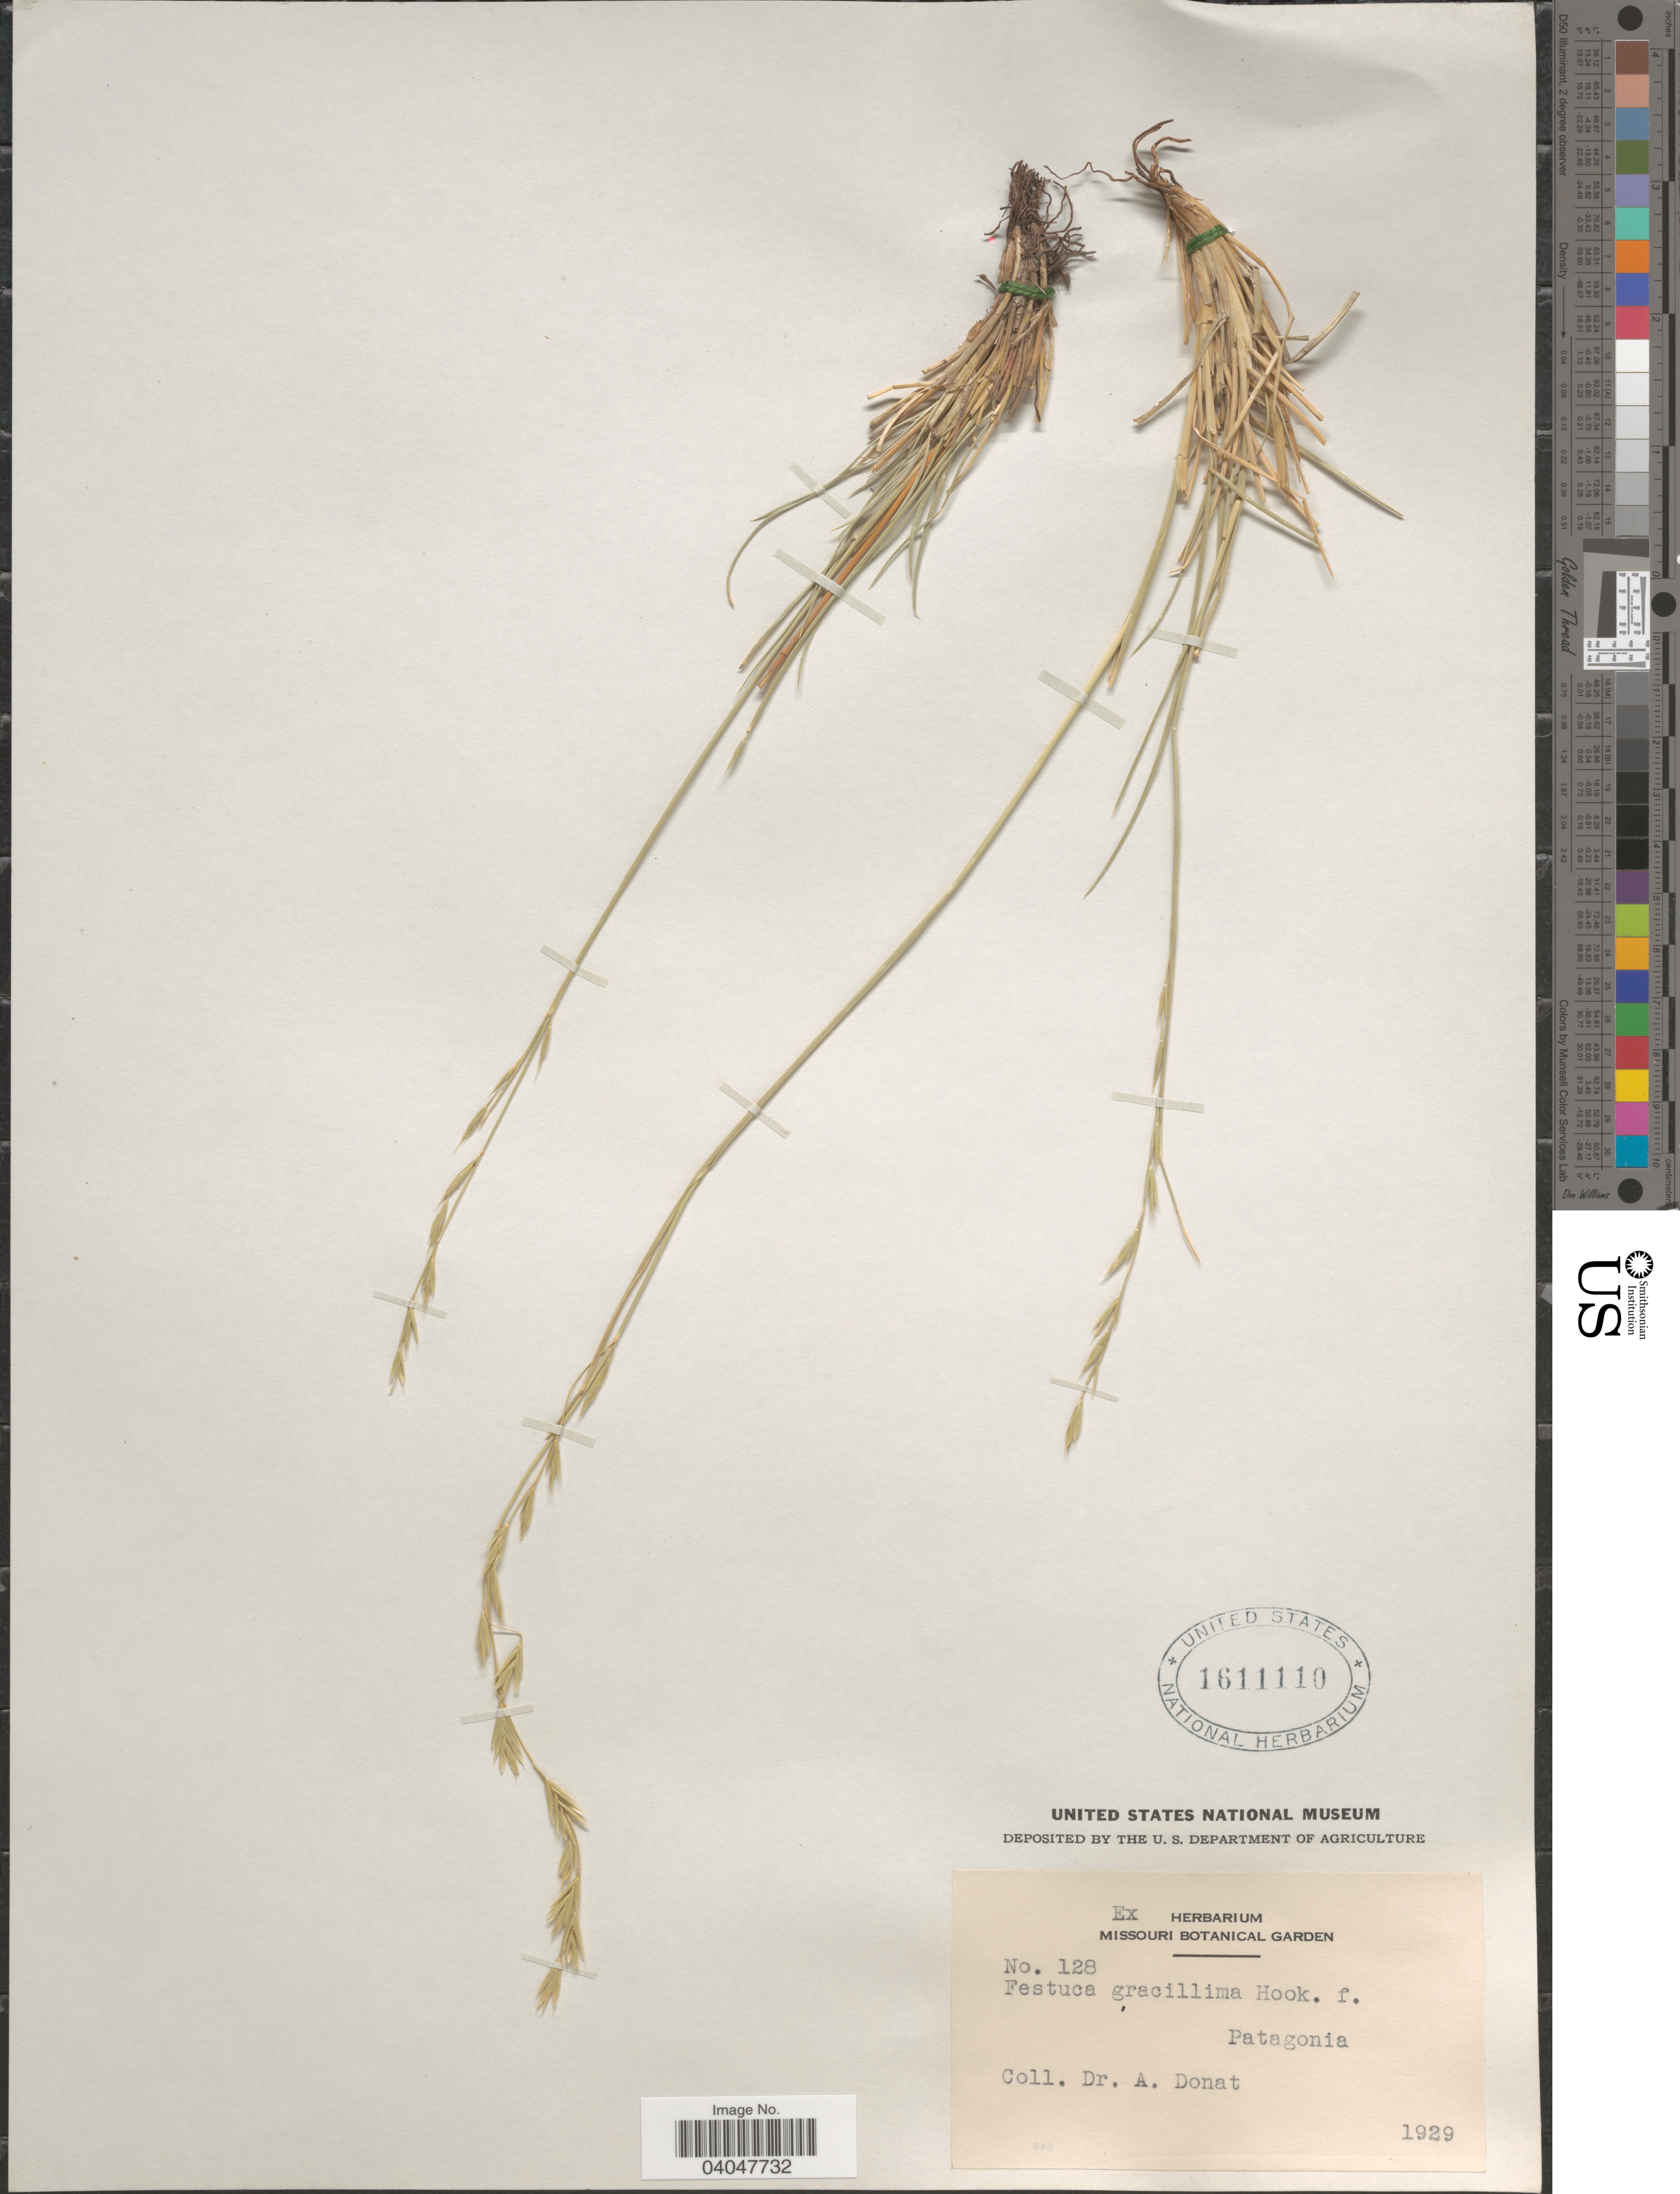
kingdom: Plantae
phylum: Tracheophyta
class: Liliopsida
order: Poales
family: Poaceae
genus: Festuca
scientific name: Festuca gracillima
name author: Hook. f.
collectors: A. Donat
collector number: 128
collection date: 1929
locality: Patagonia.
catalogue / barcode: US 1611110